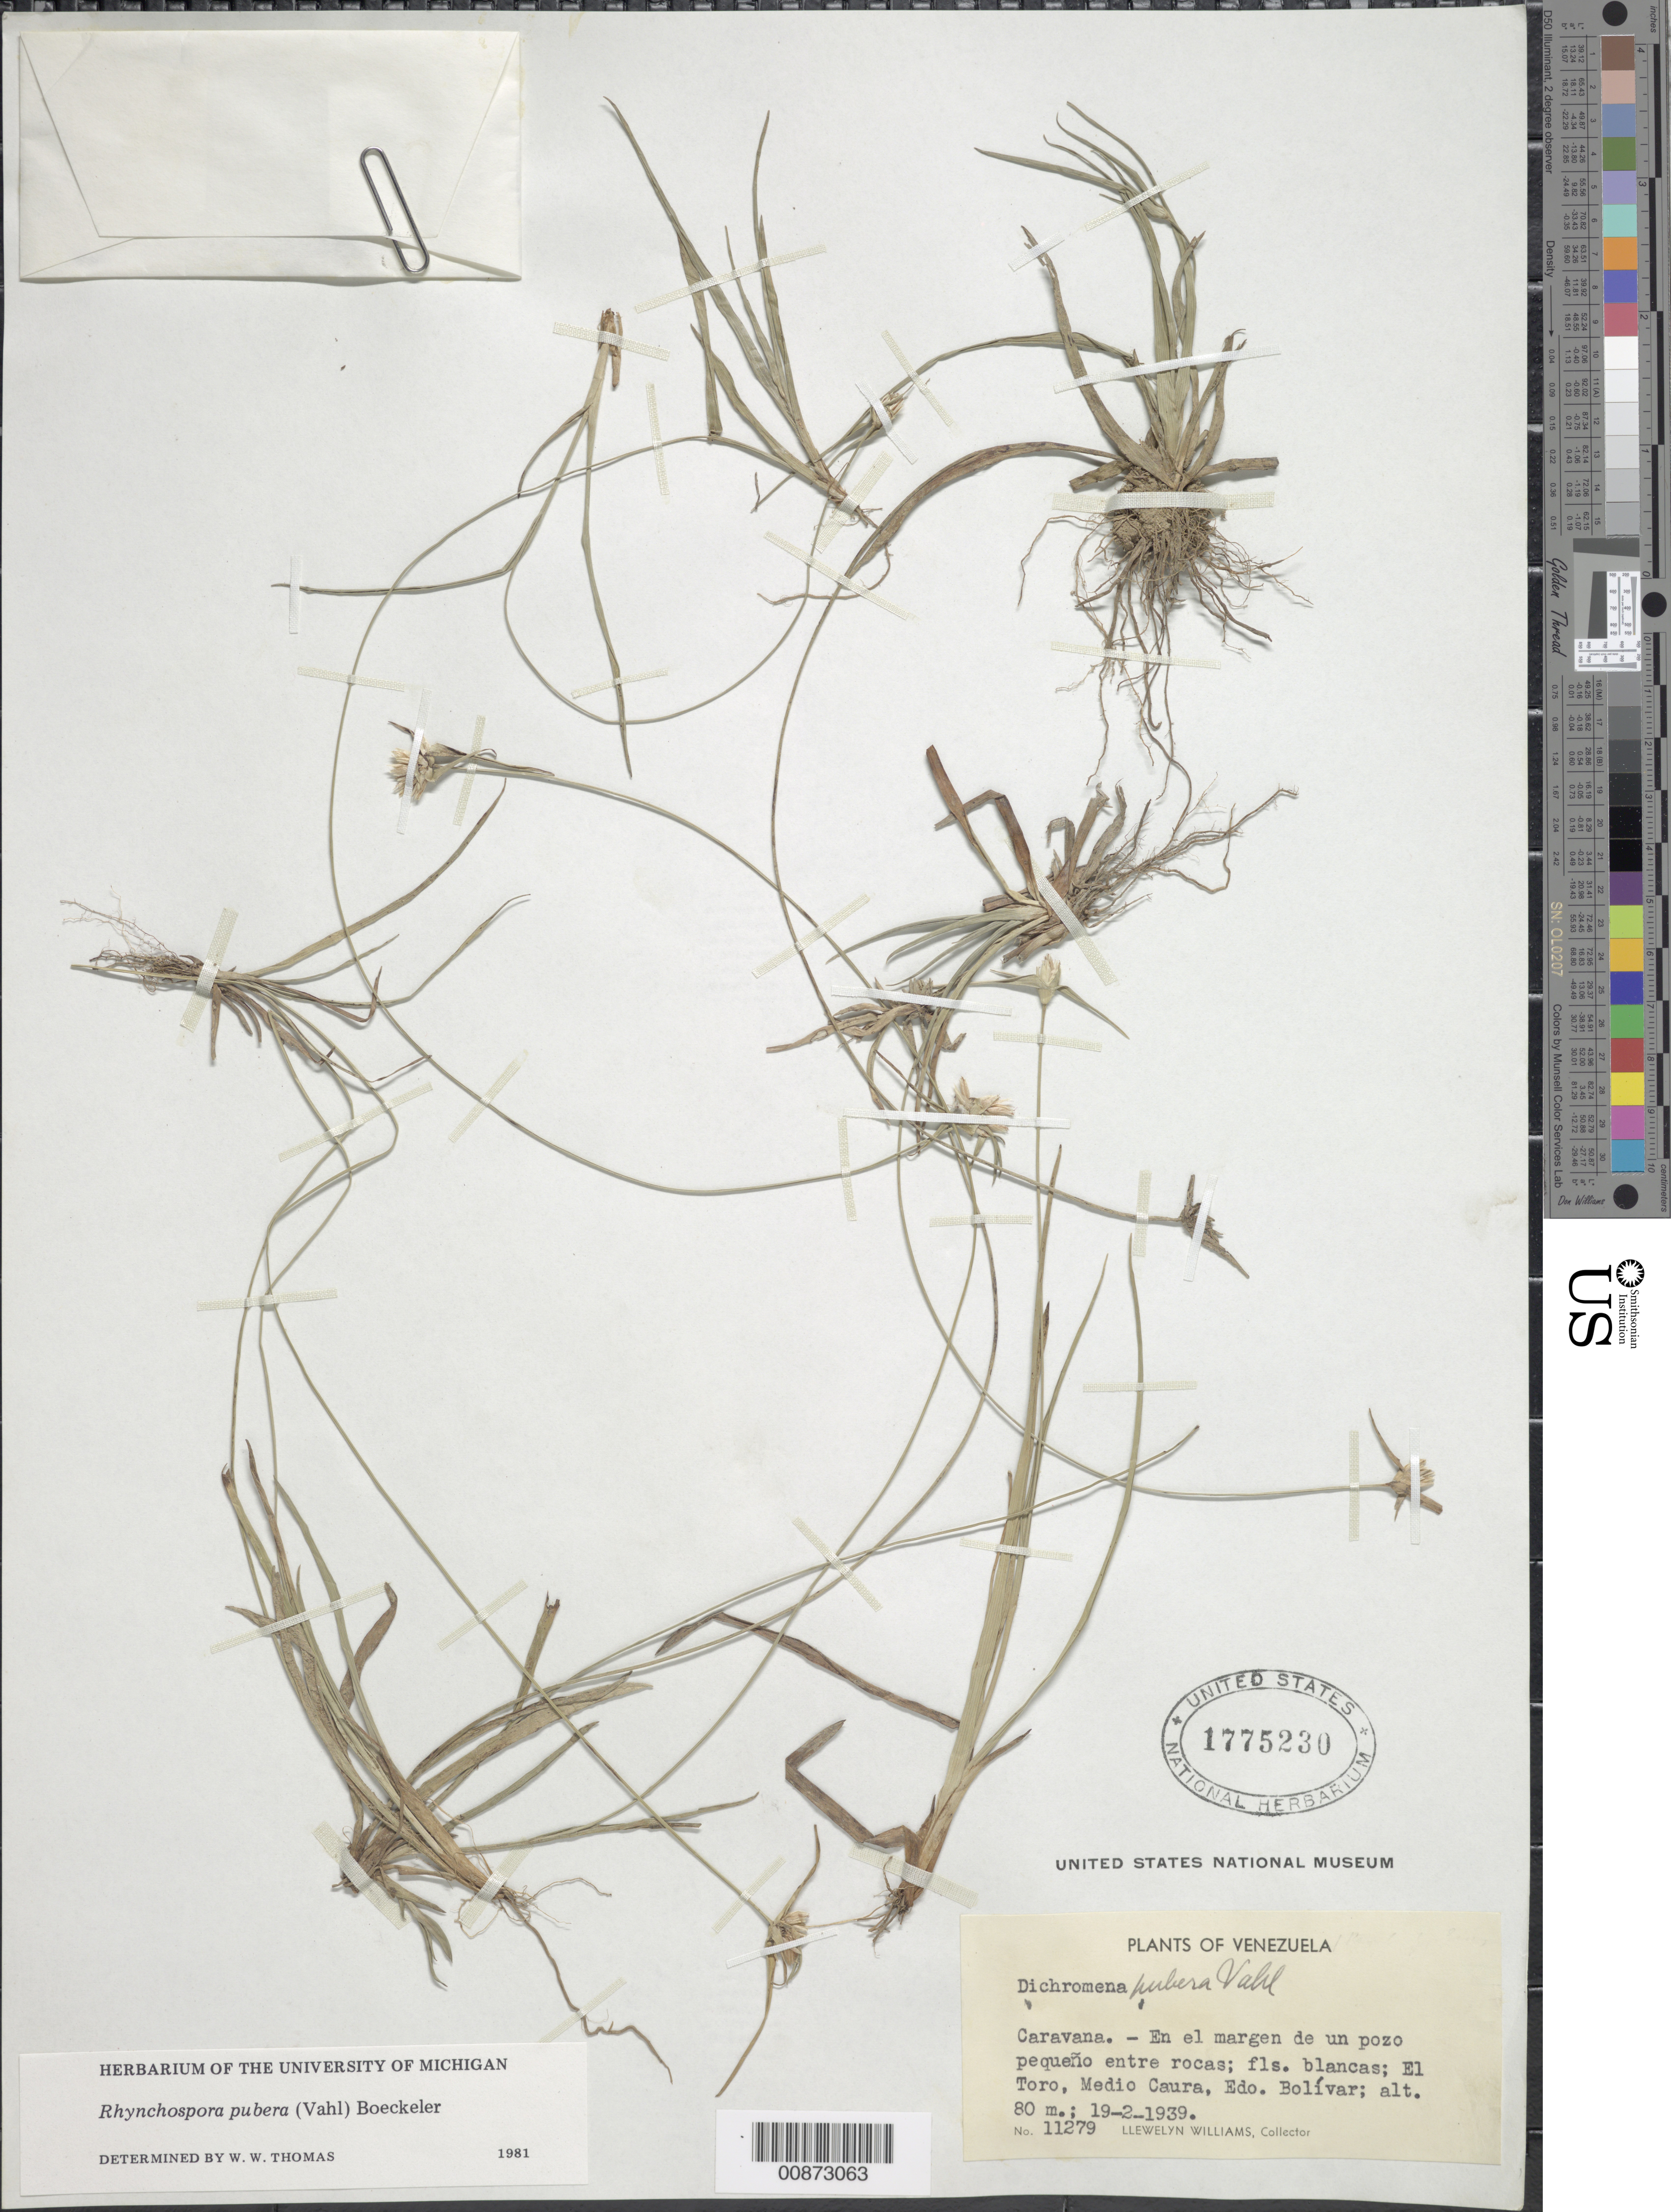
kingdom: Plantae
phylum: Tracheophyta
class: Liliopsida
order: Poales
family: Cyperaceae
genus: Rhynchospora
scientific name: Rhynchospora pubera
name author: (Vahl) Boeckeler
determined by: Thomas, W. W., (NY), New York Botanical Garden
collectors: Ll. Williams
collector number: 11279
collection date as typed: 19-Feb-39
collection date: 1939-02-19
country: Venezuela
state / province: Bolívar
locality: El Toro, Medio Caura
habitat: Margen de pozopequeno entre rocas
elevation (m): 80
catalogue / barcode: US 1775230